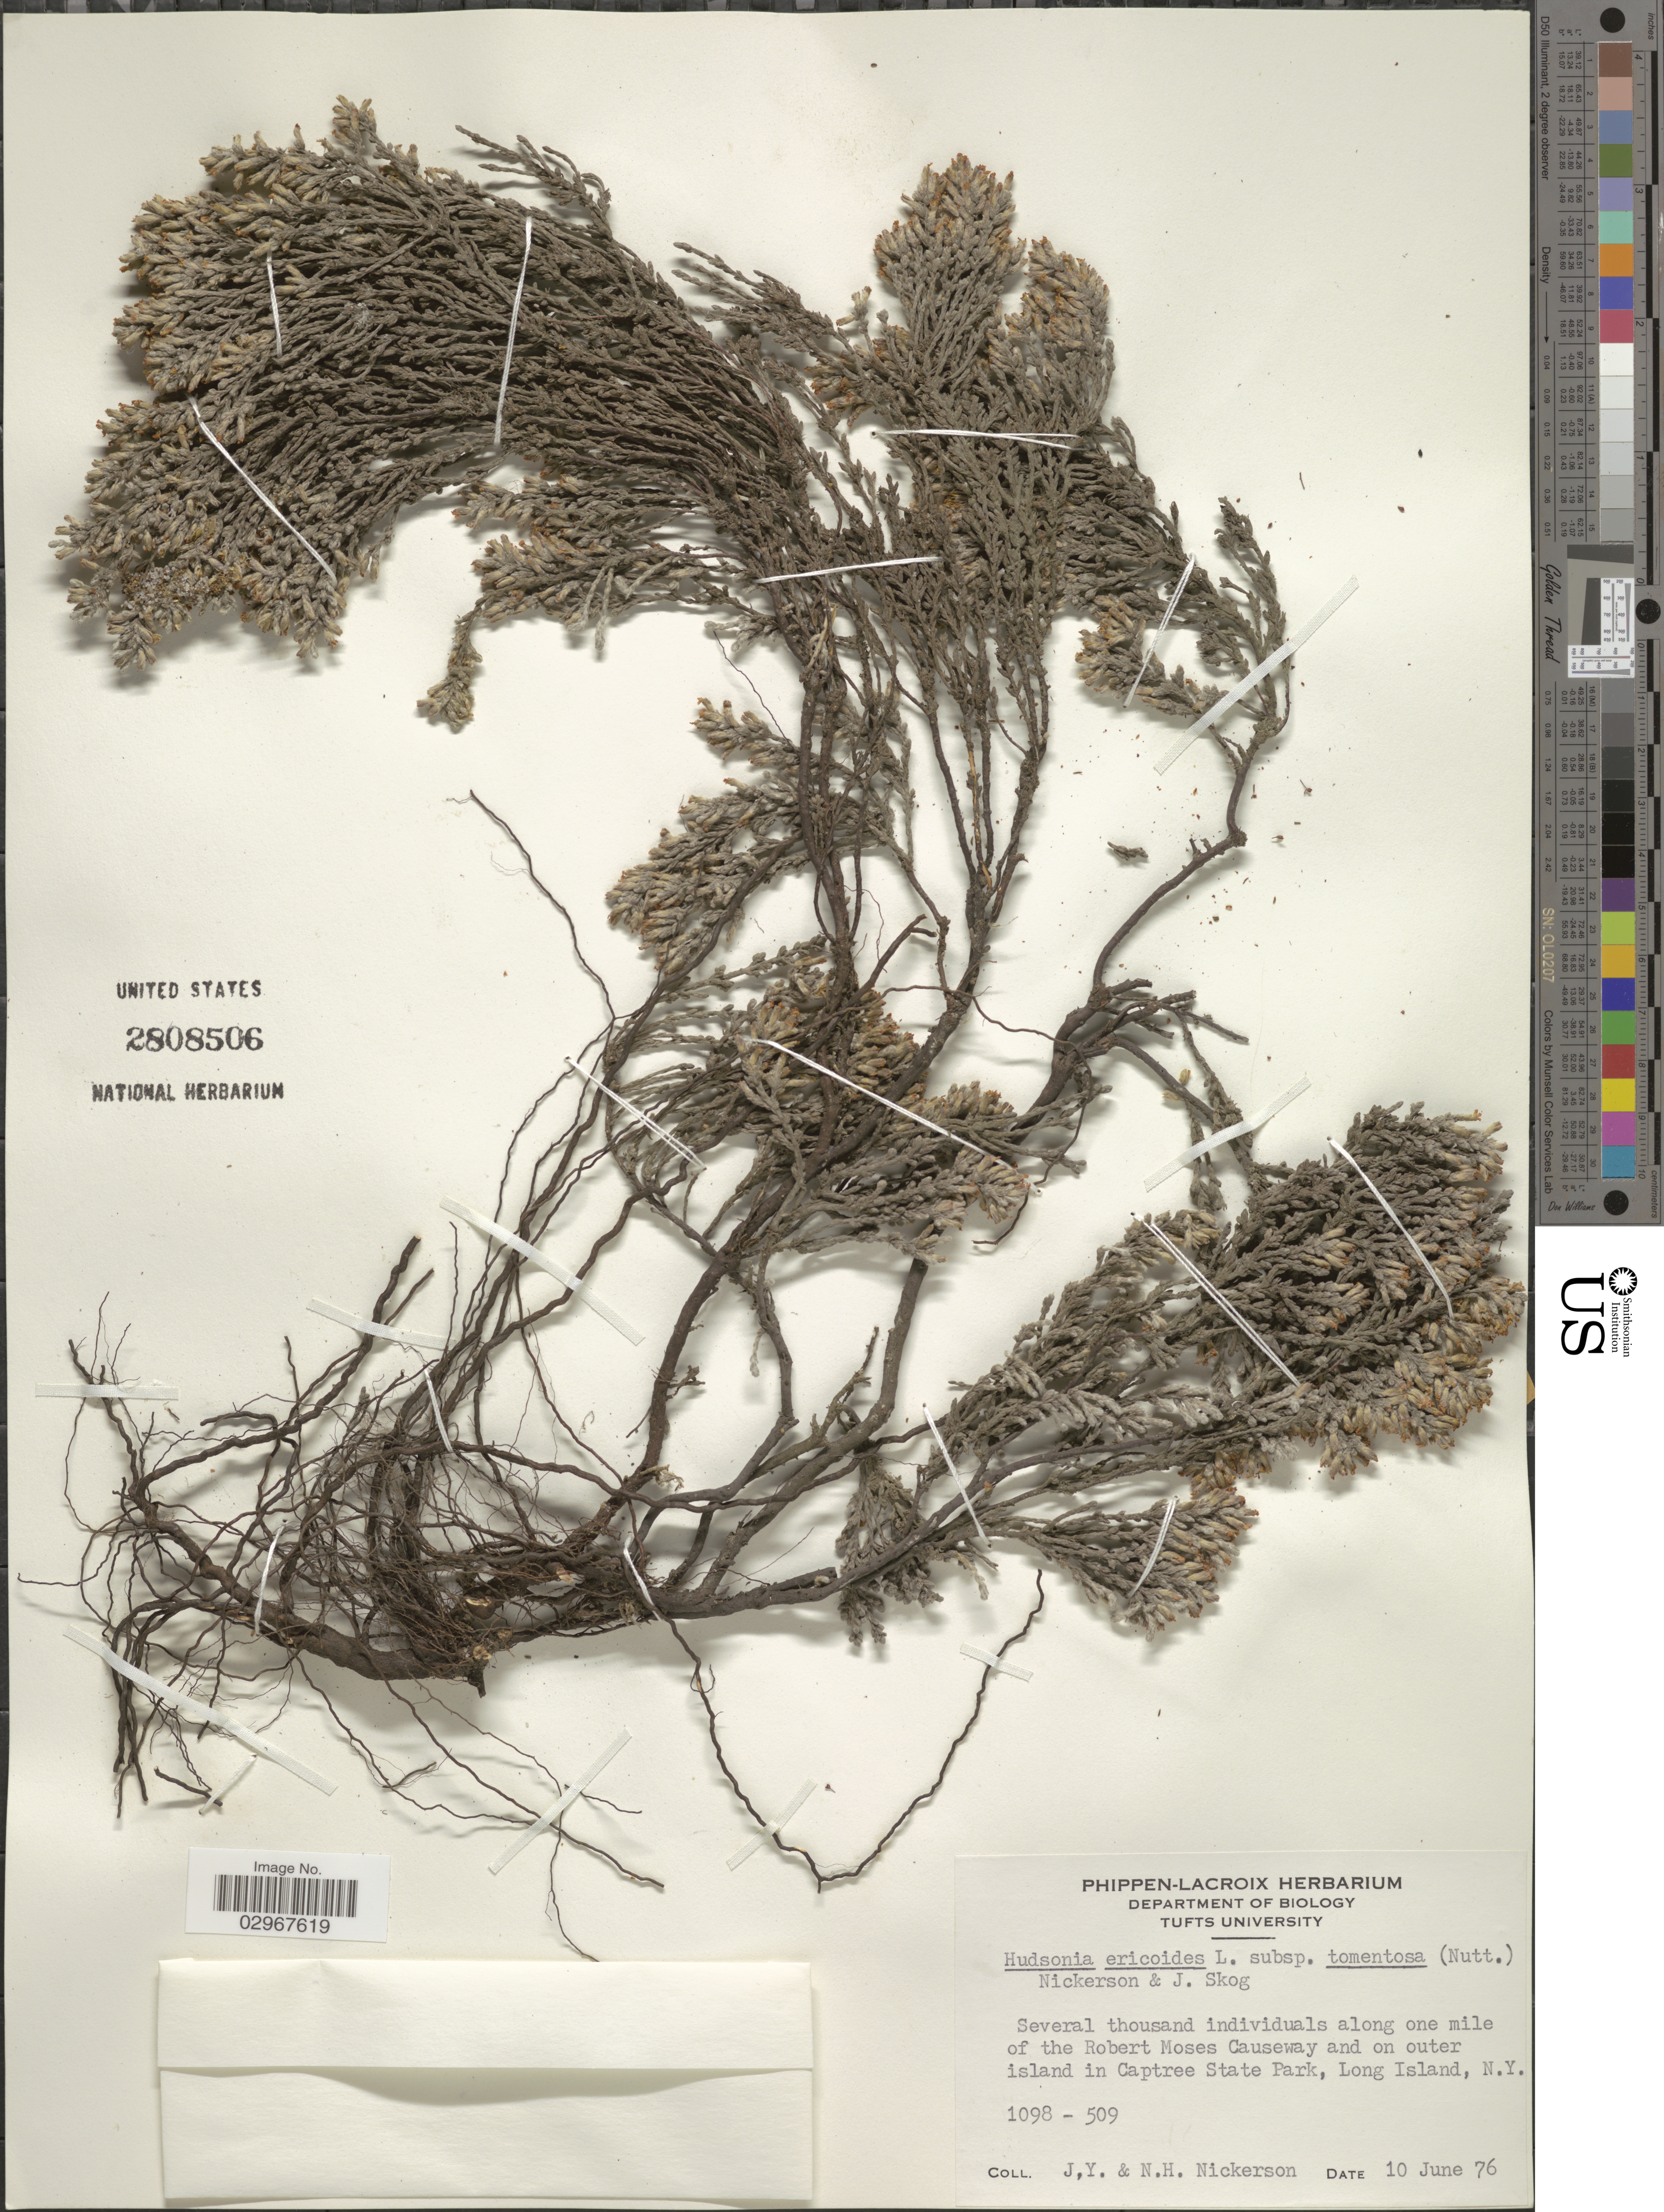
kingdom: Plantae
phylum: Tracheophyta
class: Magnoliopsida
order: Malvales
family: Cistaceae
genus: Hudsonia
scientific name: Hudsonia tomentosa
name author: Nutt.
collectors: N. Nickerson & N. Nickerson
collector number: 1098-509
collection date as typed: Transcribed d/m/y: 10/6/76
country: United States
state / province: New York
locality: Along one mile of the Robert Moses Causeway and on outer island in Captree State Park, Long Island, N. Y.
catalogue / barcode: US 2808506